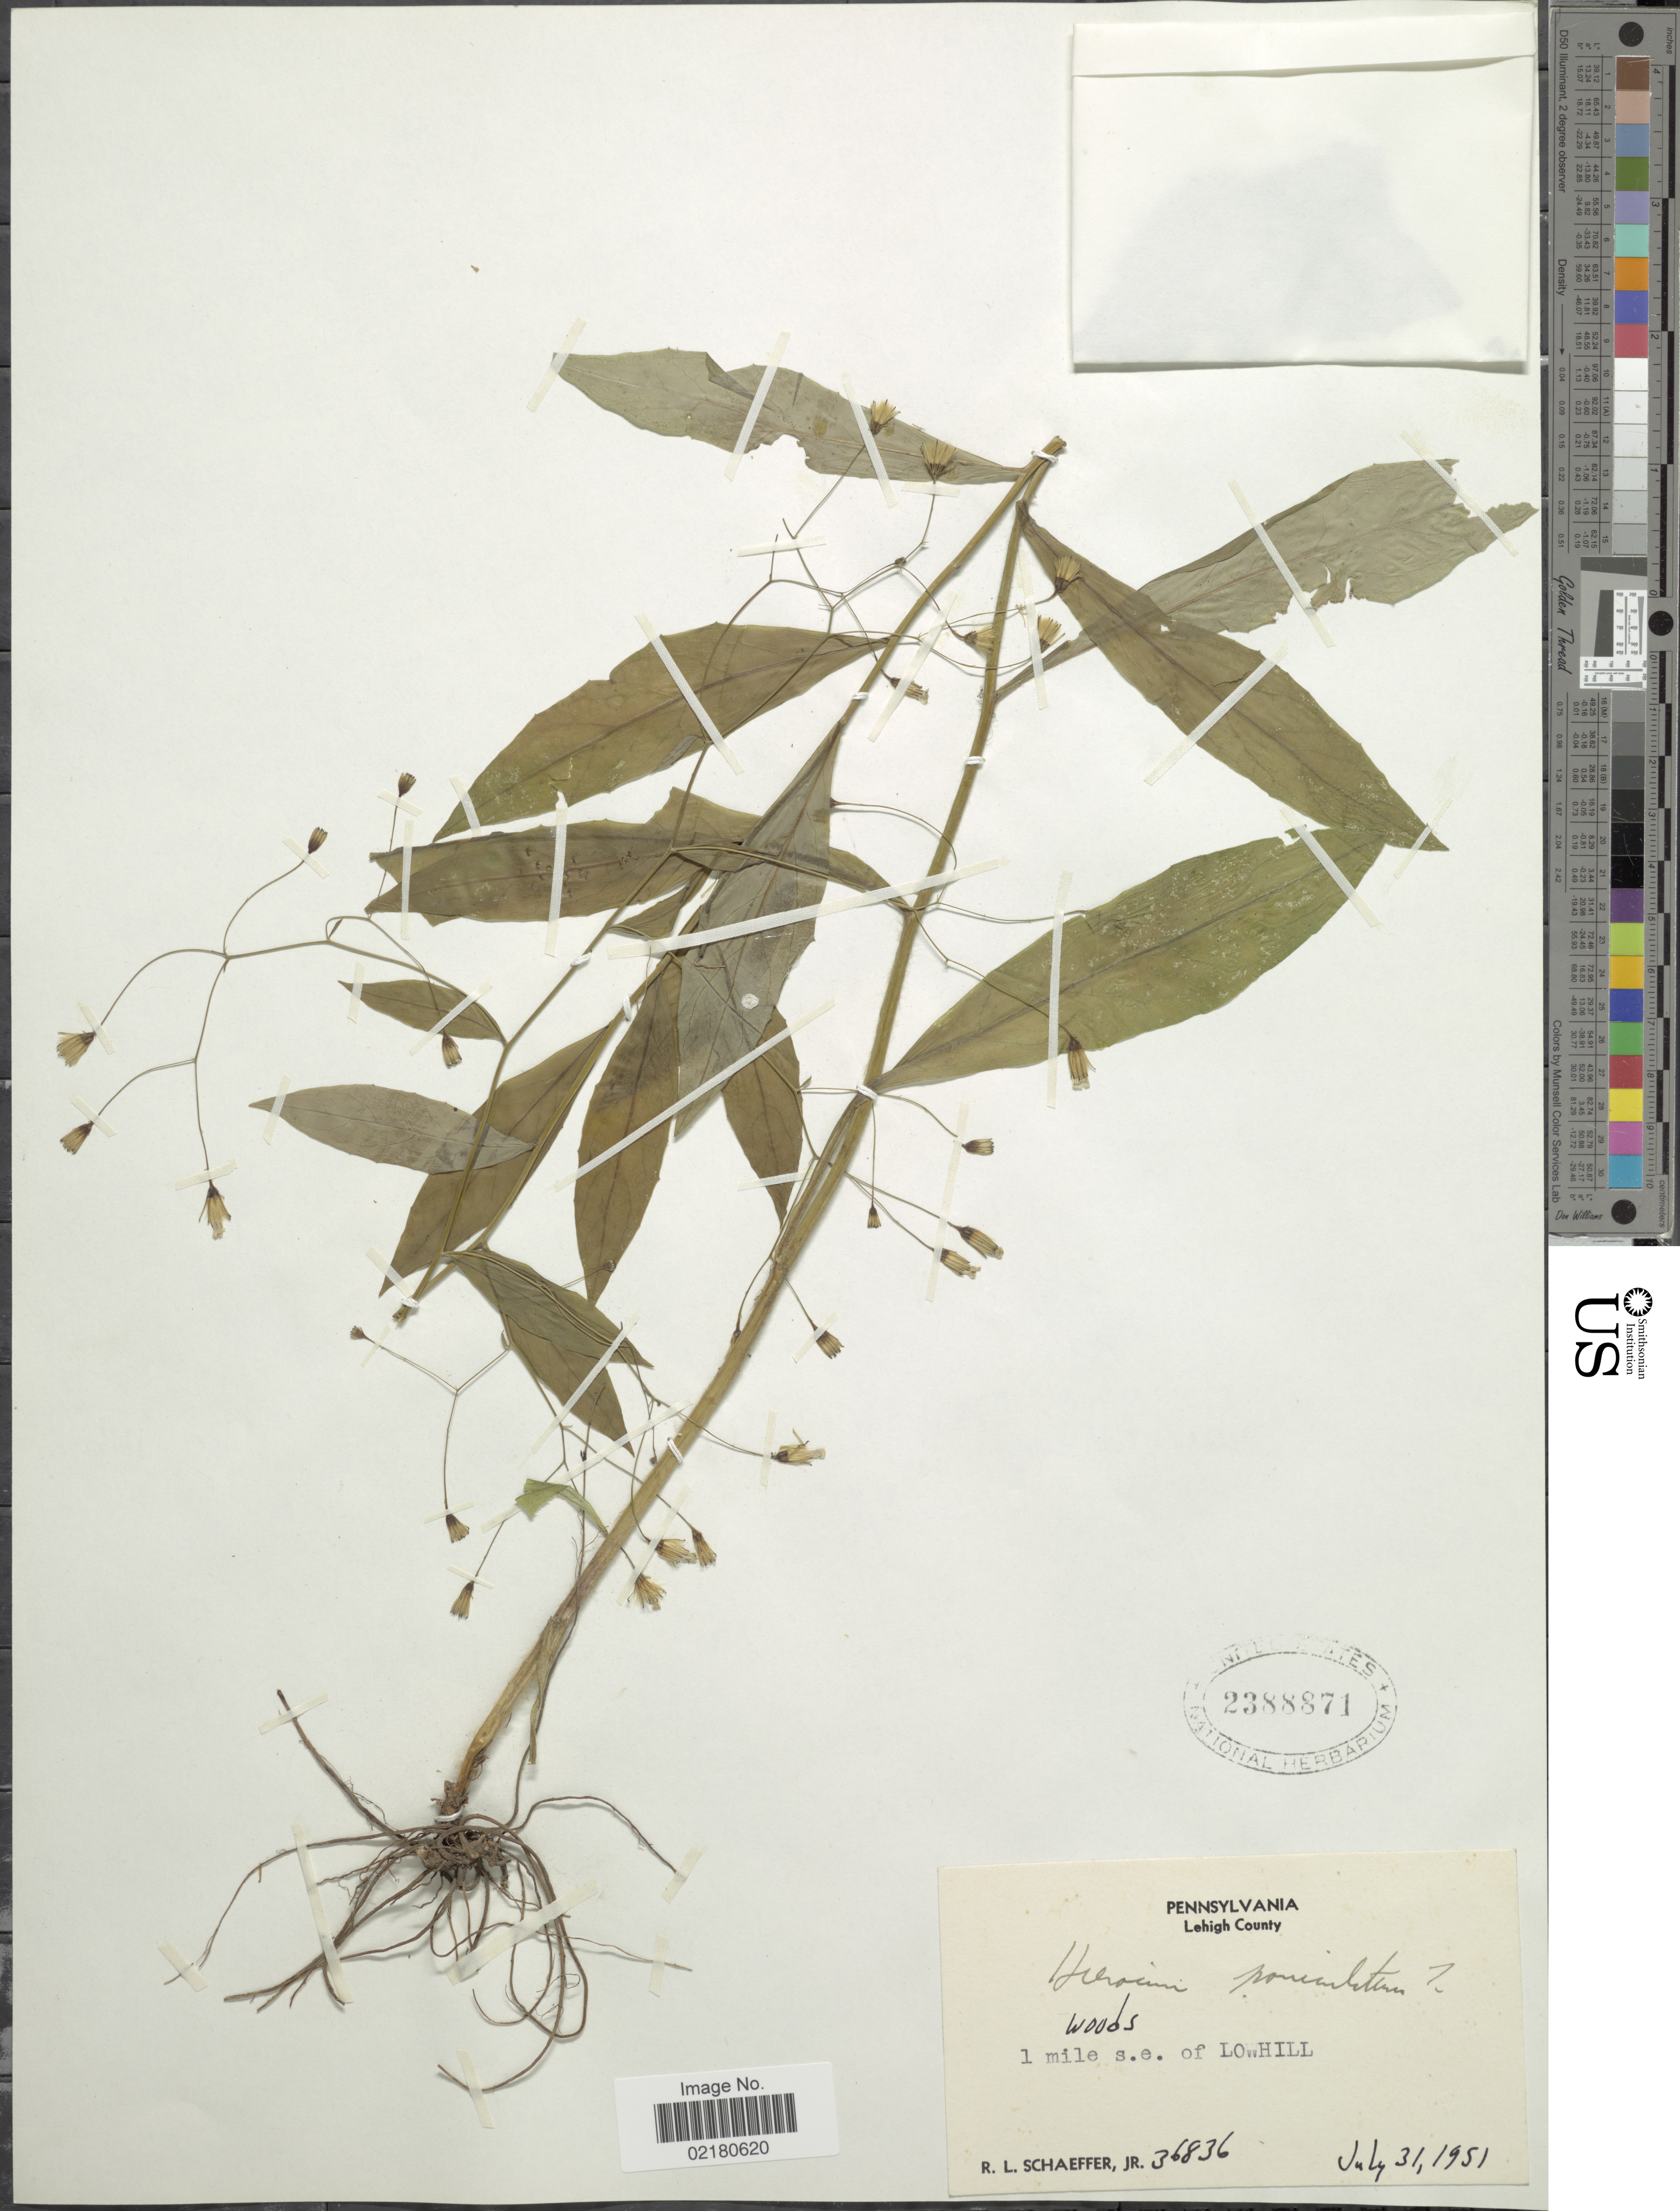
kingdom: Plantae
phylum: Tracheophyta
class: Magnoliopsida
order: Asterales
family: Asteraceae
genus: Hieracium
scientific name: Hieracium paniculatum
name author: L.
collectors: R. L. Schaeffer Jr.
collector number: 36836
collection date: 1951-07-31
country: United States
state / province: Pennsylvania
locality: Pennsylvania, Lehigh County, woods. 1 mile s.e. of Lowhill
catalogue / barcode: US 2388871